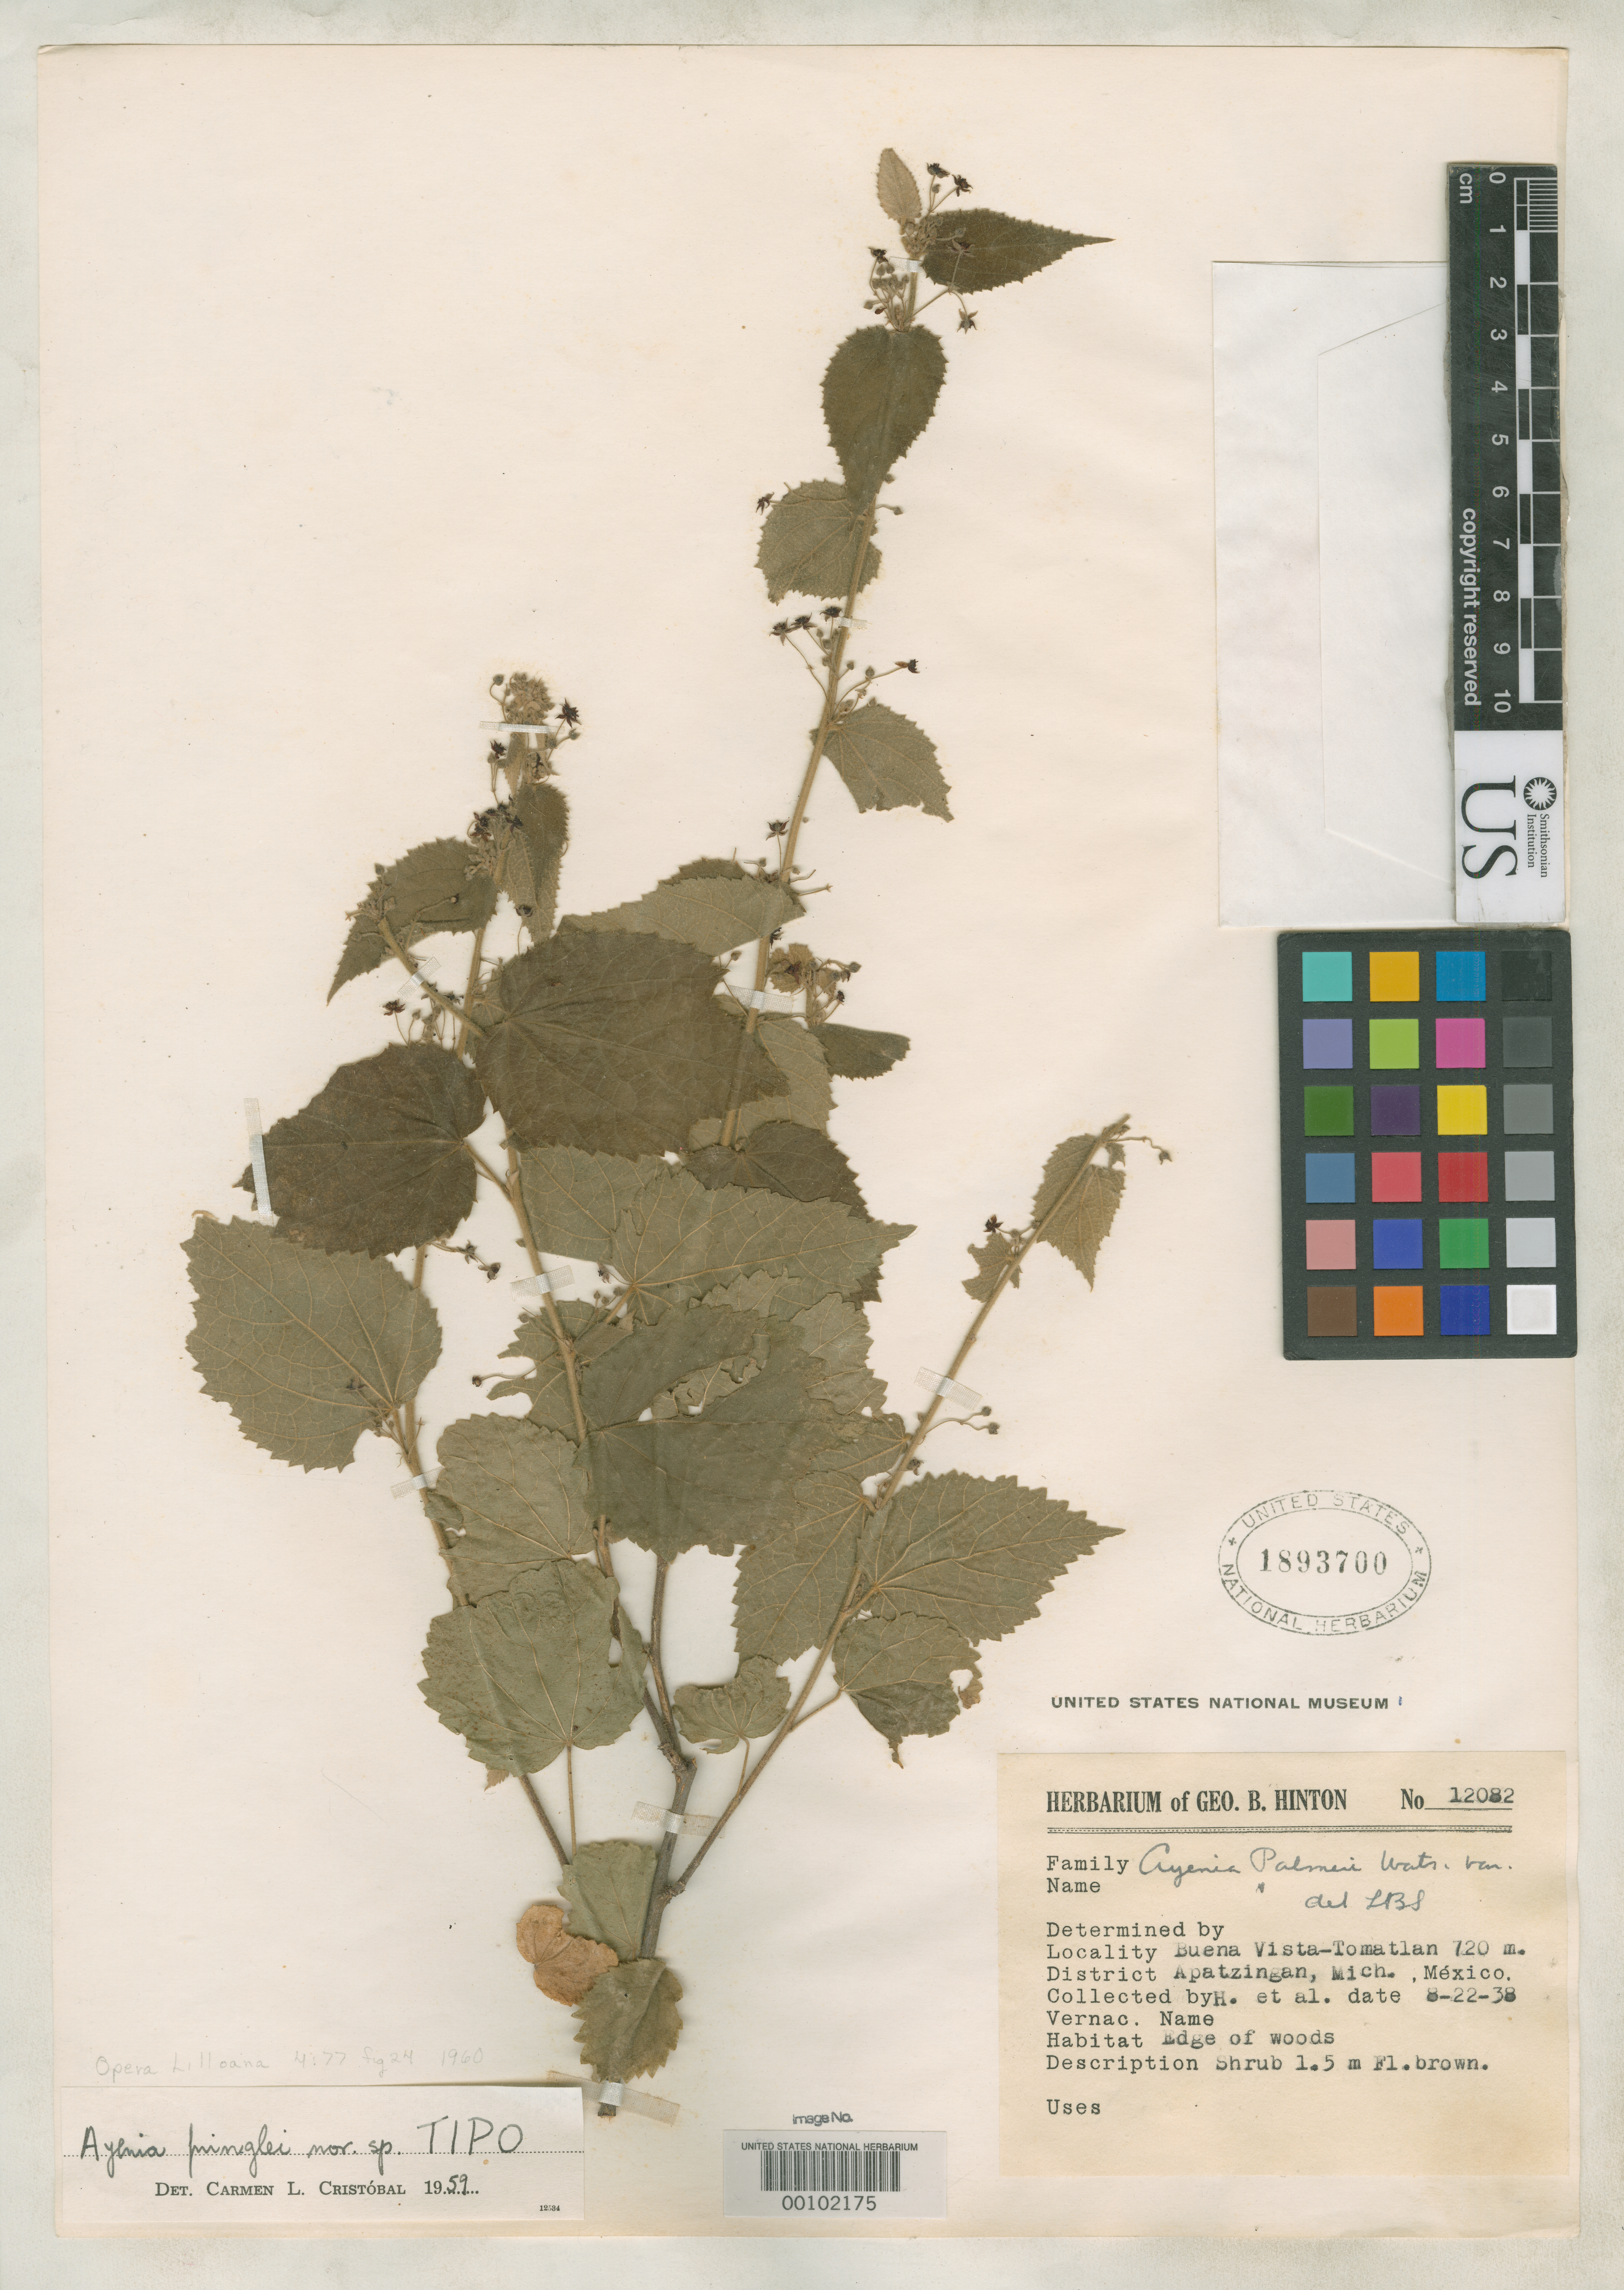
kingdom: Plantae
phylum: Tracheophyta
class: Magnoliopsida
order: Malvales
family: Malvaceae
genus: Ayenia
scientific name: Ayenia pringlei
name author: Cristóbal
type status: Holotype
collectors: G. B. Hinton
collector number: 12082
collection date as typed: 22 Aug 1938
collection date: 1938-08-22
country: Mexico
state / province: Michoacán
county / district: Apatzingan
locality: Buena Vista - Tomatlan.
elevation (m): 720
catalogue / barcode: US 1893700